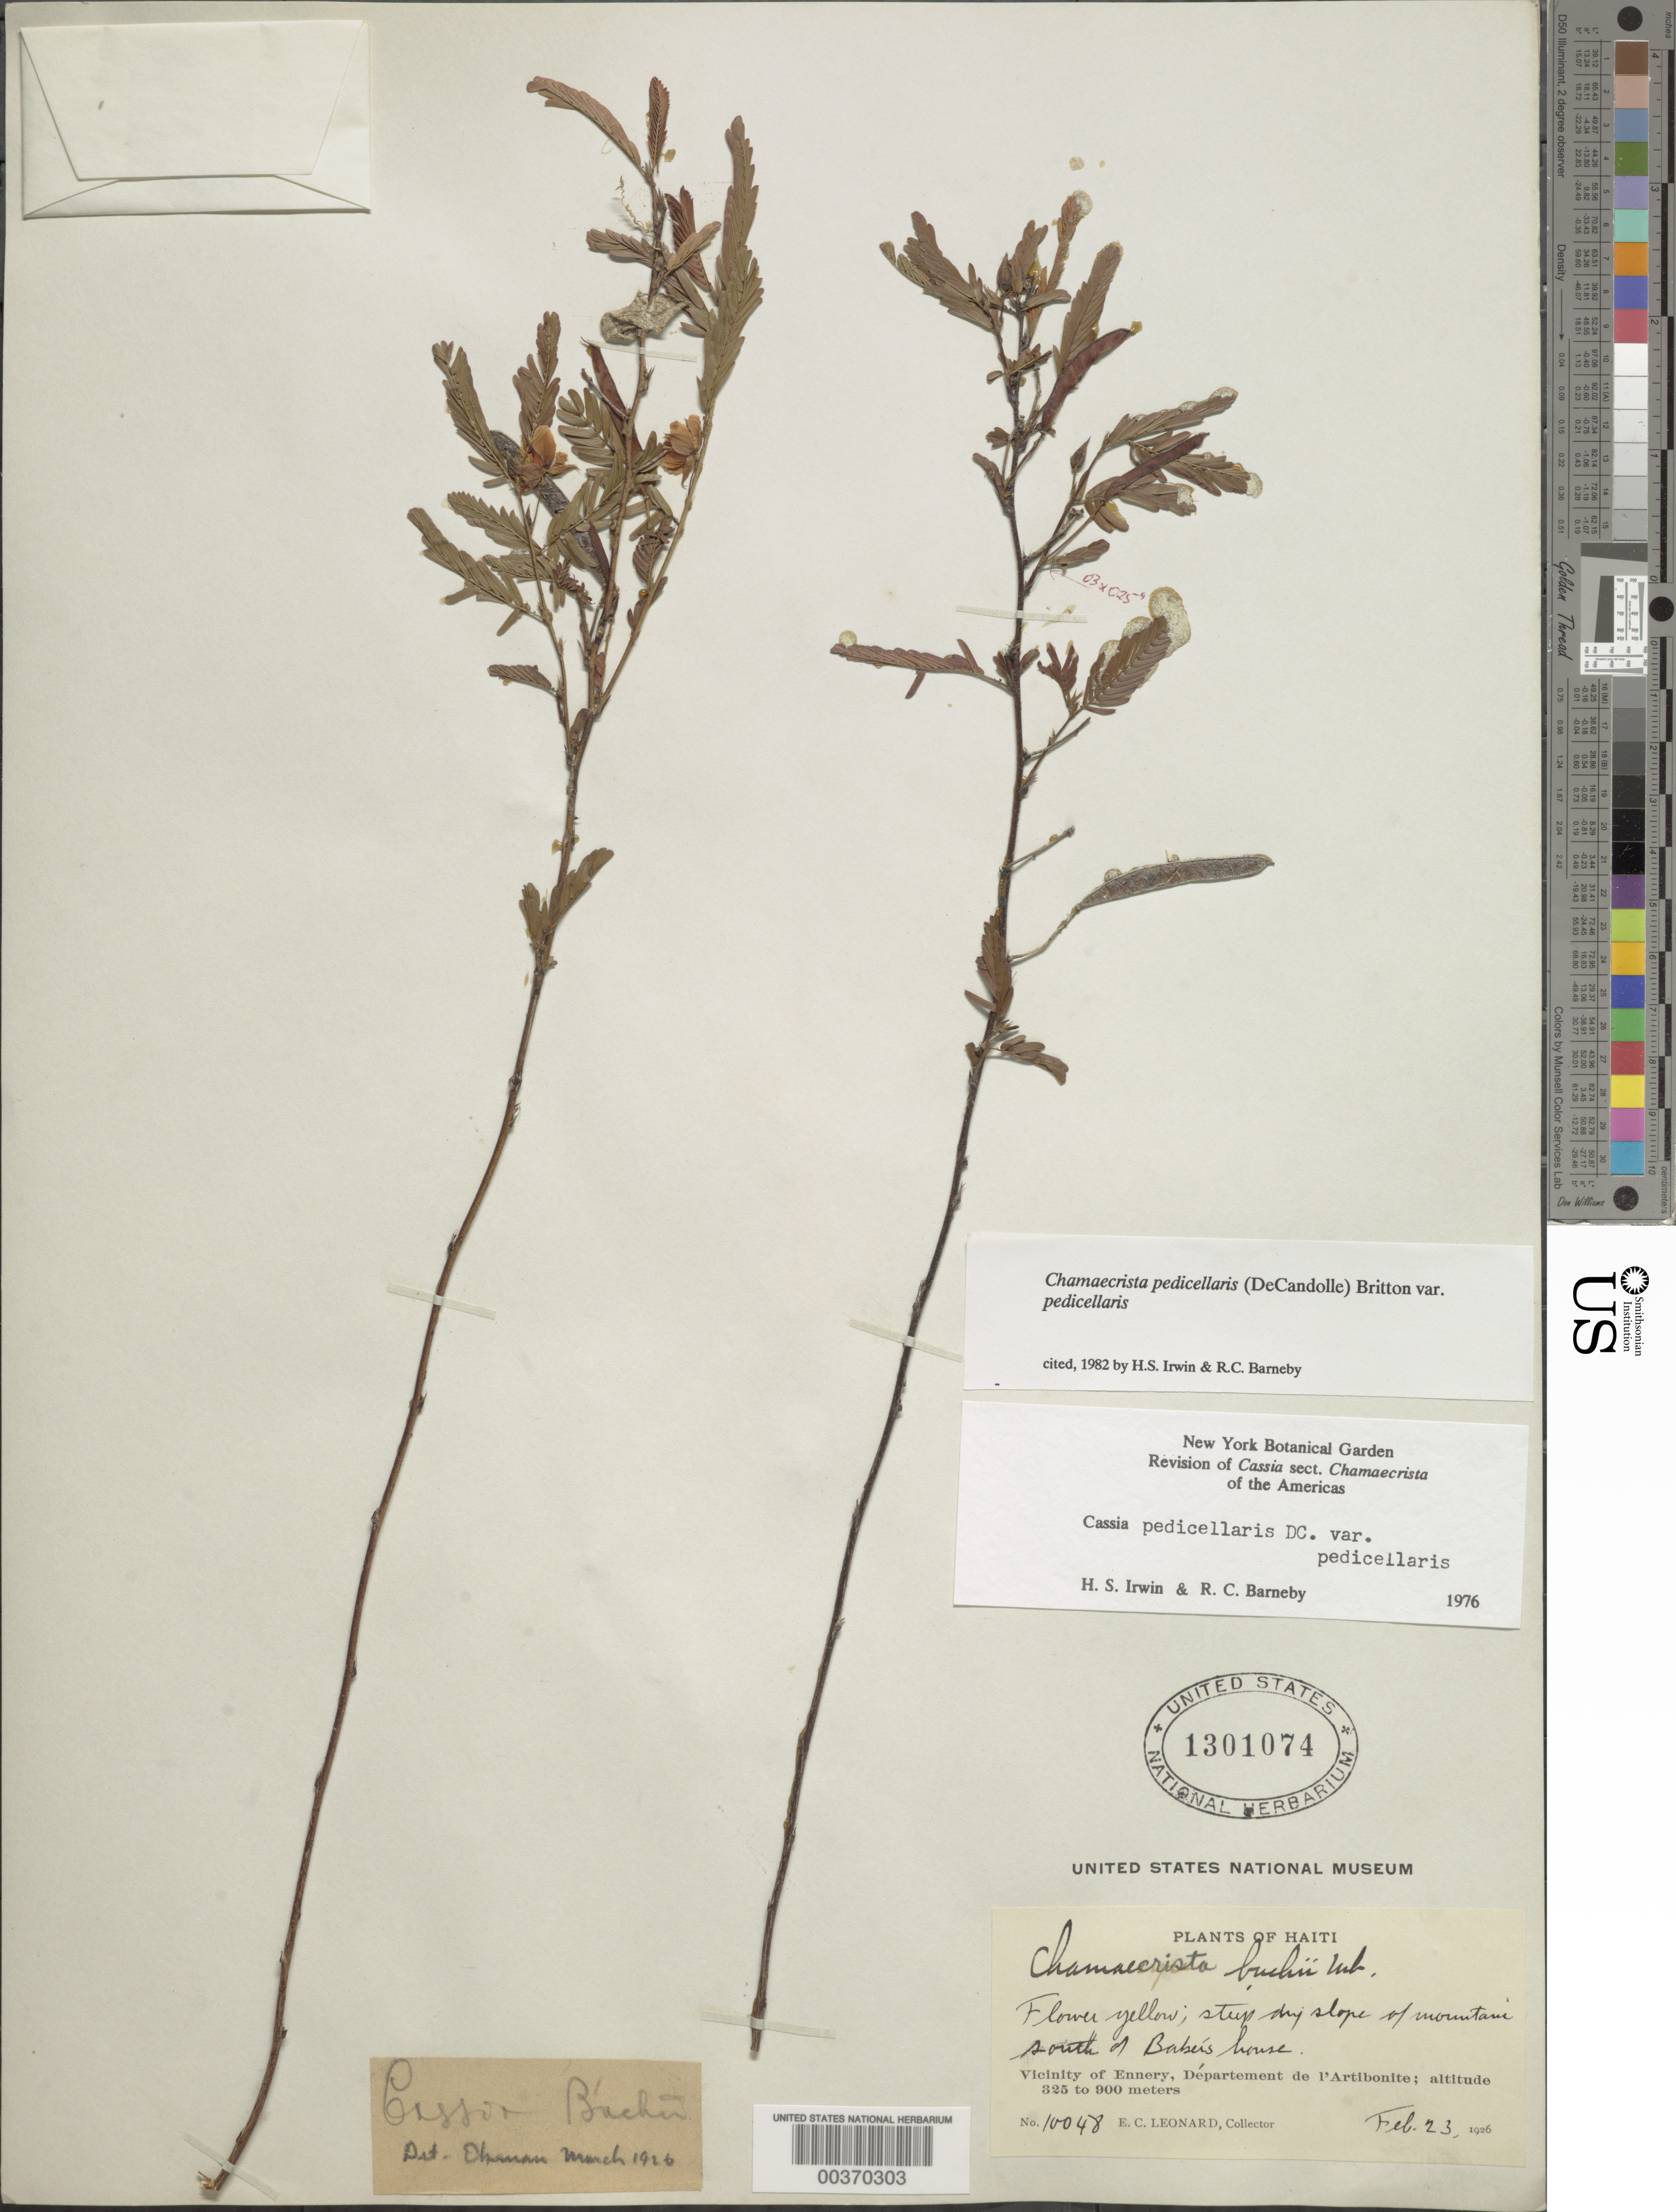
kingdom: Plantae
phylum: Tracheophyta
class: Magnoliopsida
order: Fabales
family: Fabaceae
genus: Chamaecrista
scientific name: Chamaecrista pedicellaris var. pedicellaris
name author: Britton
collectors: E. C. Leonard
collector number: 10048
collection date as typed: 23 Feb 1926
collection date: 1926-02-23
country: Haiti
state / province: Artibonite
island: Hispaniola Island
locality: Slope of mountain s of baber's house; vicinity of ennery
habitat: Steep dry slope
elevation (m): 325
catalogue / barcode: US 1301074